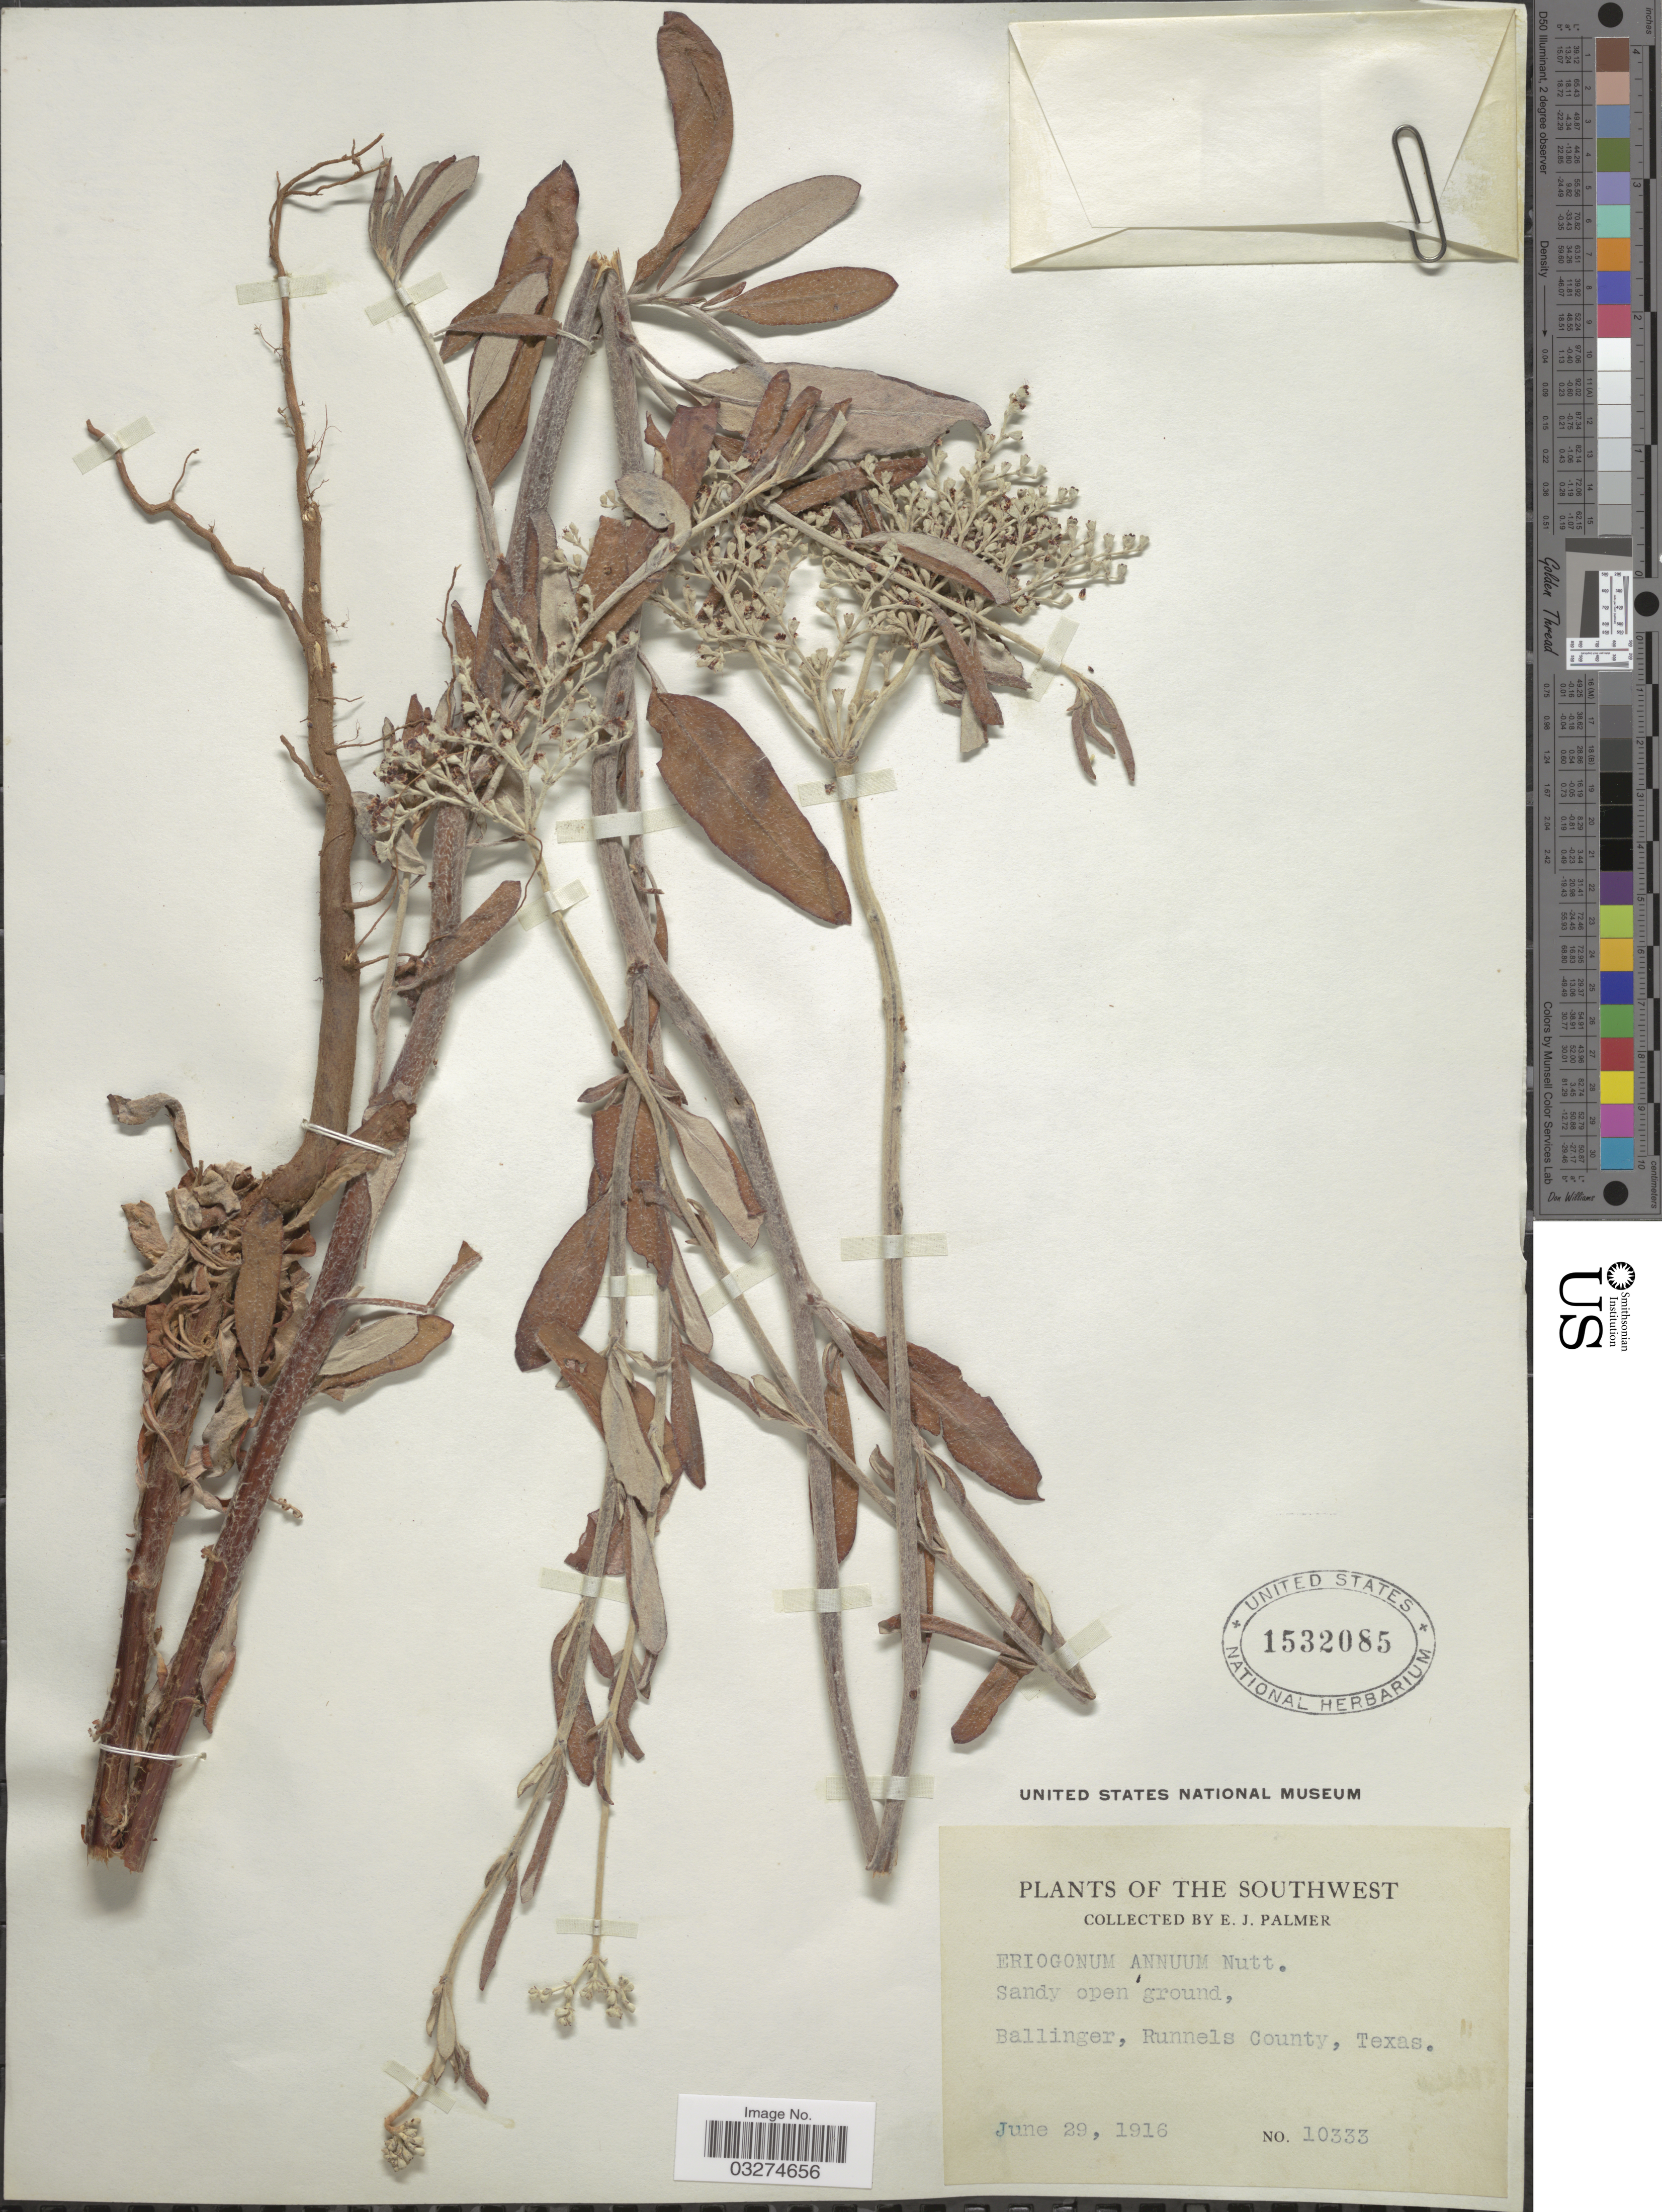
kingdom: Plantae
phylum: Tracheophyta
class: Magnoliopsida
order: Caryophyllales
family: Polygonaceae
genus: Eriogonum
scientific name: Eriogonum annuum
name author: Nutt.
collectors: E. J. Palmer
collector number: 10333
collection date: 1916-06-29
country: United States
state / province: Texas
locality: The Southwest. Ballinger, Runnels County.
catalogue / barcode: US 1532085